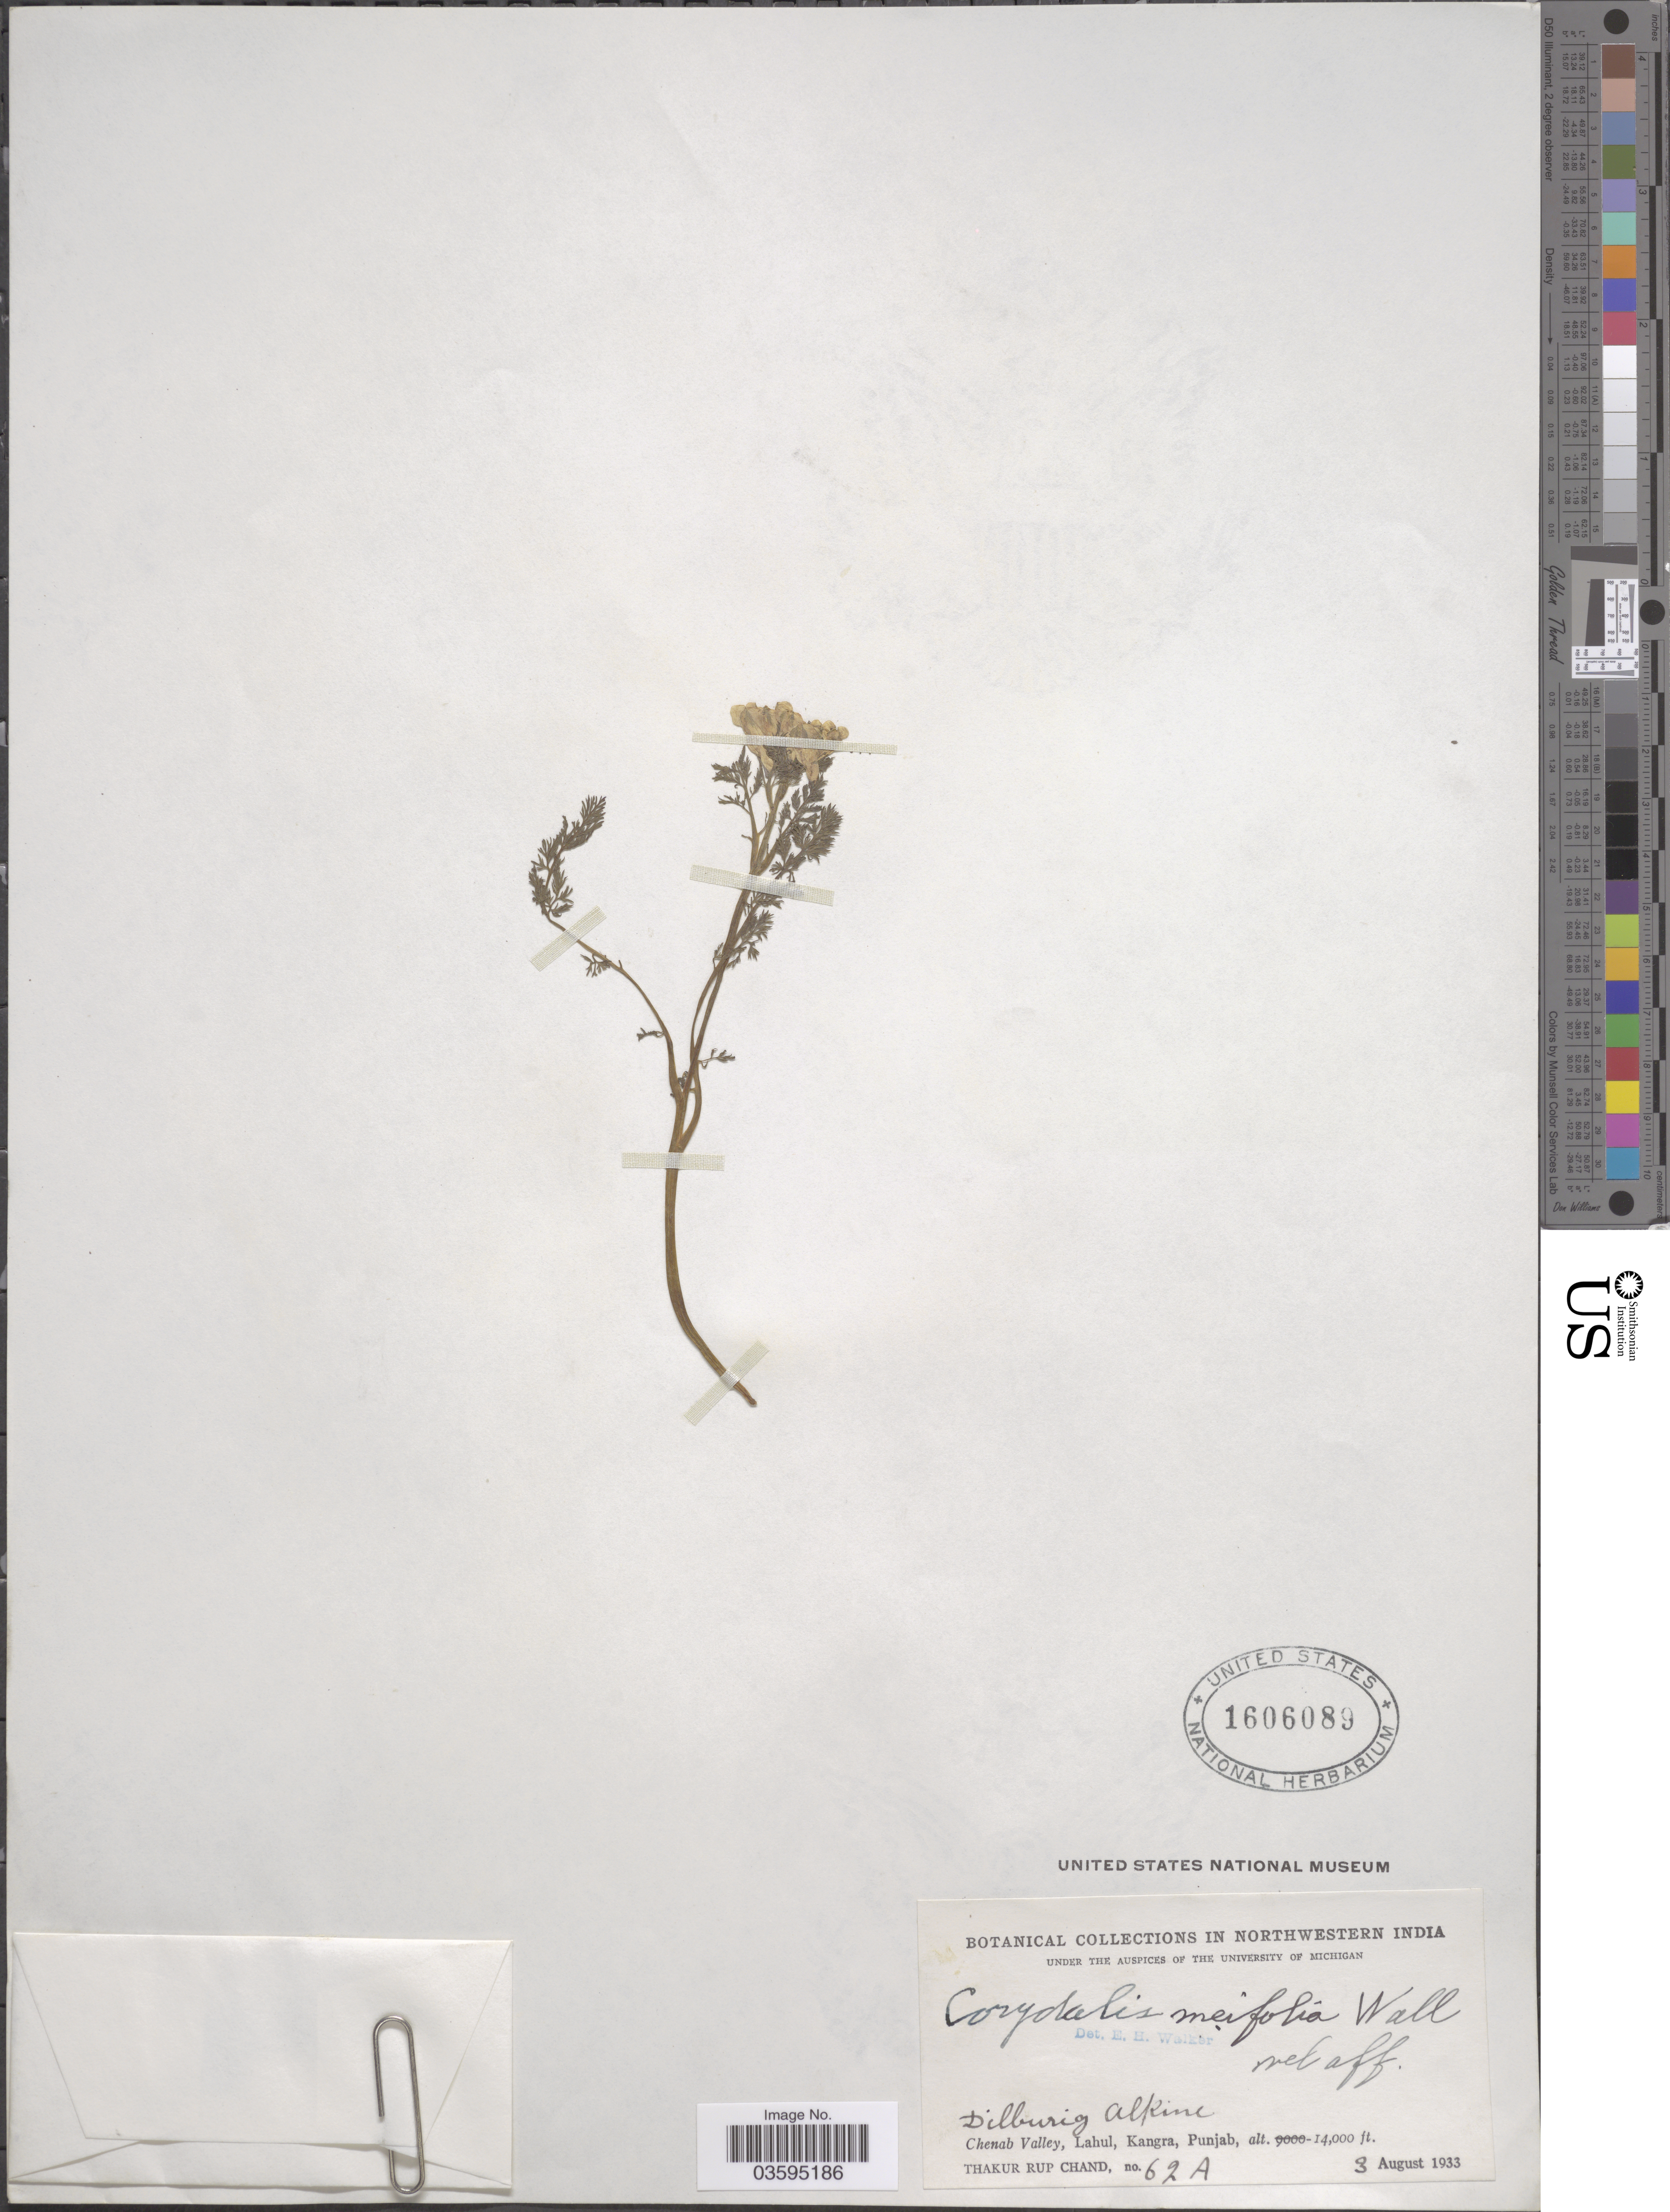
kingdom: Plantae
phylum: Tracheophyta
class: Magnoliopsida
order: Ranunculales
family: Papaveraceae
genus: Corydalis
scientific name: Corydalis meifolia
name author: Wall.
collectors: T. R. Chand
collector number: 62A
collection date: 1933-08-03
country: India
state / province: Punjab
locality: Northwestern India. Dilburig Alkine. Chenab Valley, Lahul, Kangra.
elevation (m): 4267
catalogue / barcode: US 1606089